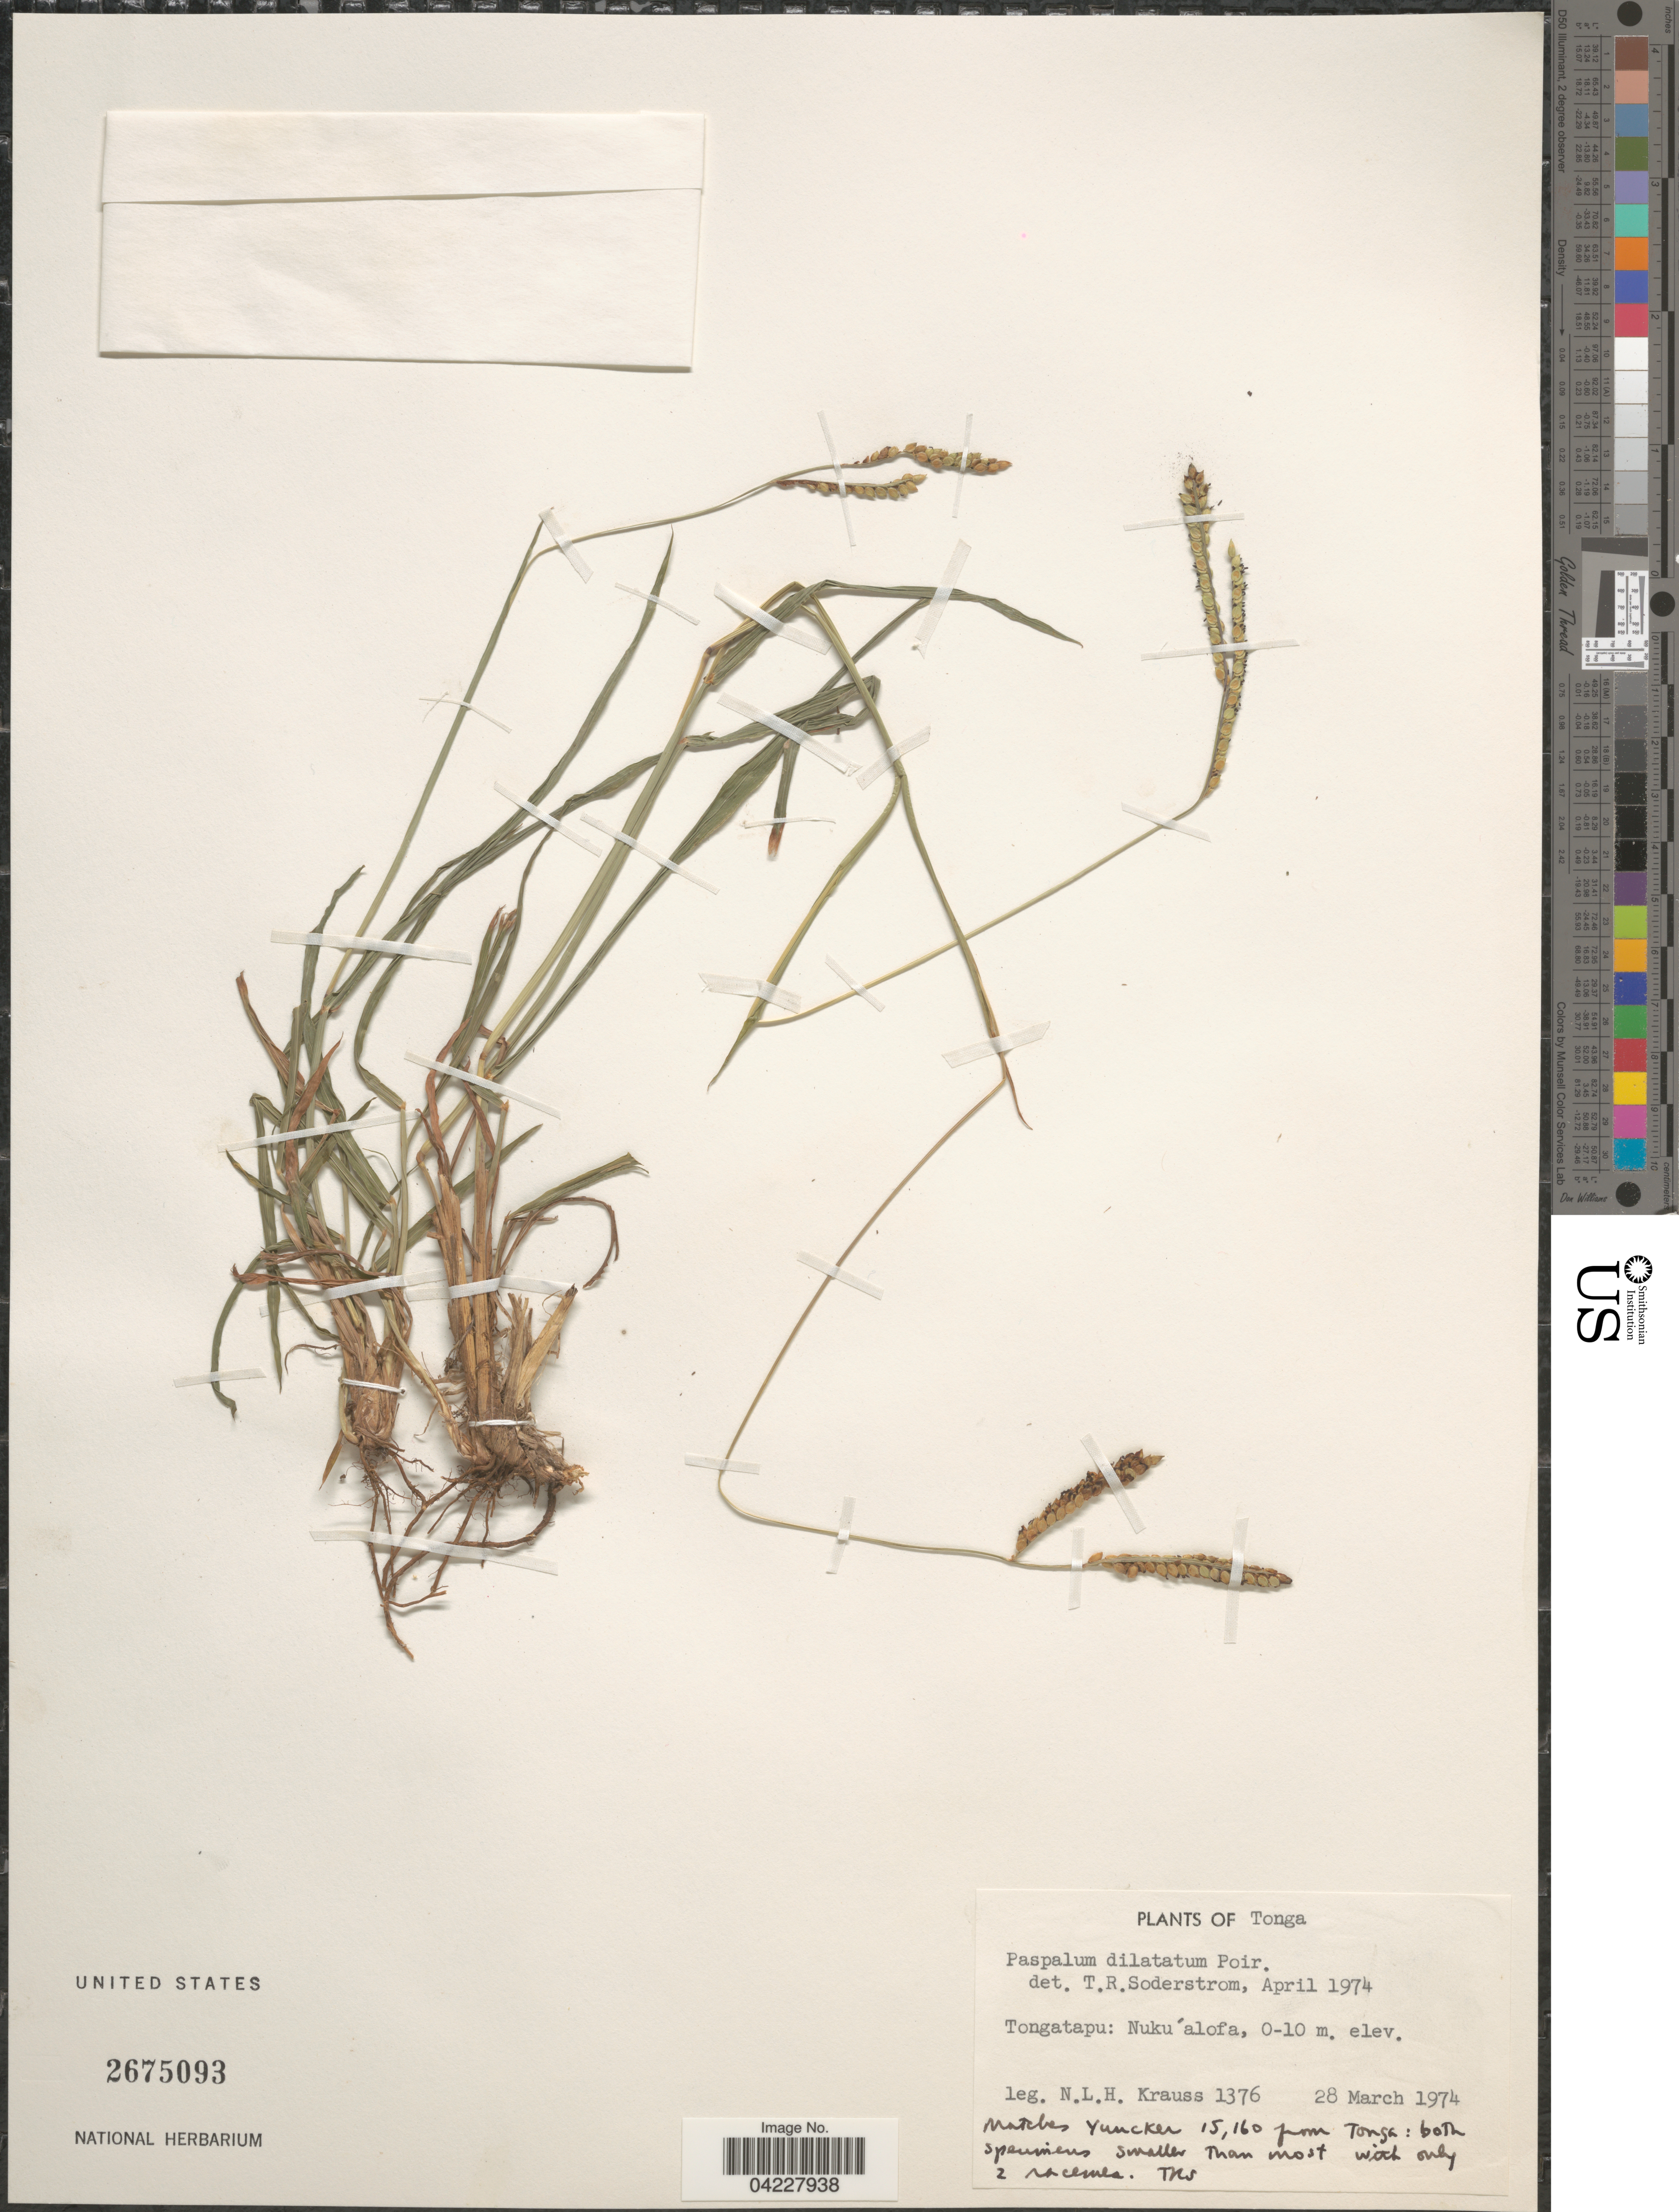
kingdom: Plantae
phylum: Tracheophyta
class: Liliopsida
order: Poales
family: Poaceae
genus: Paspalum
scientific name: Paspalum dilatatum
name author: Poir.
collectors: N. Krauss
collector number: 1376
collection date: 1974-03-28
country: Tonga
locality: Tongatapu: Nuku'alofa.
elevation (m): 0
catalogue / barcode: US 2675093